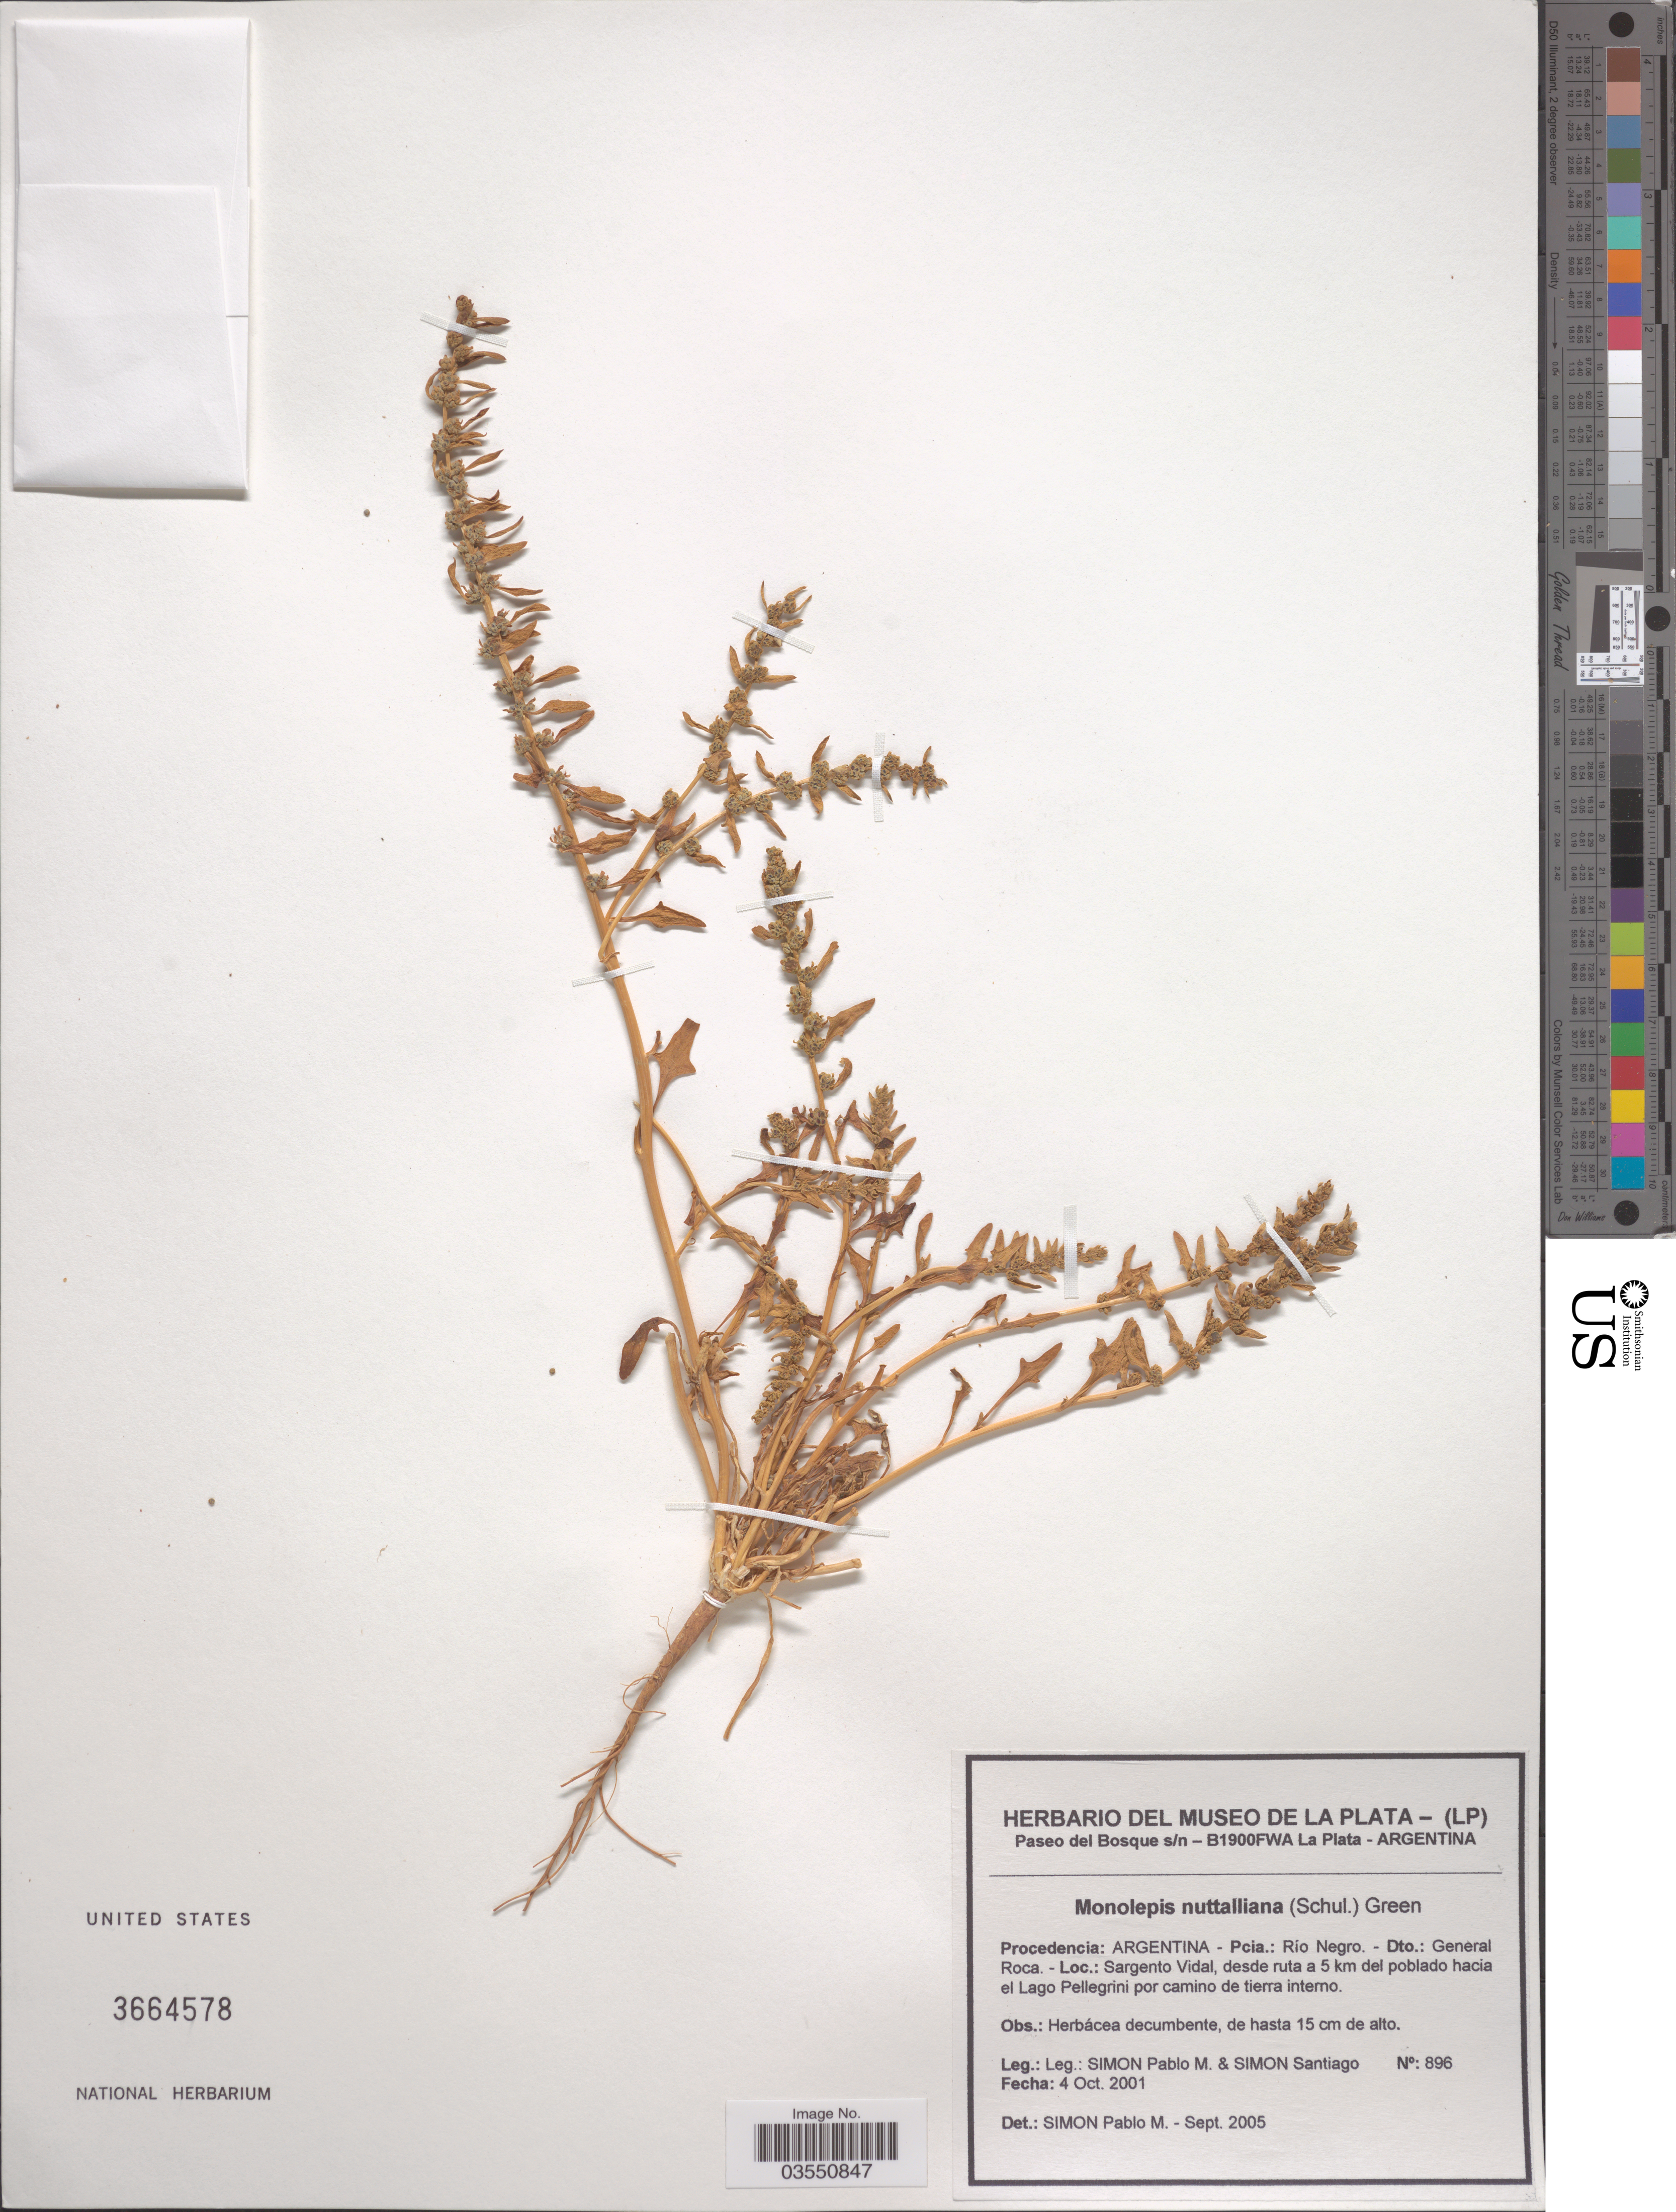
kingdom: Plantae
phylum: Tracheophyta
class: Magnoliopsida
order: Caryophyllales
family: Amaranthaceae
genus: Blitum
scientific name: Blitum nuttallianum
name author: Schult.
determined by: U.S. National Herbarium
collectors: S. Pablo M. & S. Santiago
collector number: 896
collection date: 2001-10-04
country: Argentina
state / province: Rio Negro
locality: Dto.: General Roca. Sargento Vidal, desde ruta a 5 km del poblado hacia el Lago Pellegrini por camino de tierra interno.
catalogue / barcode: US 3664578